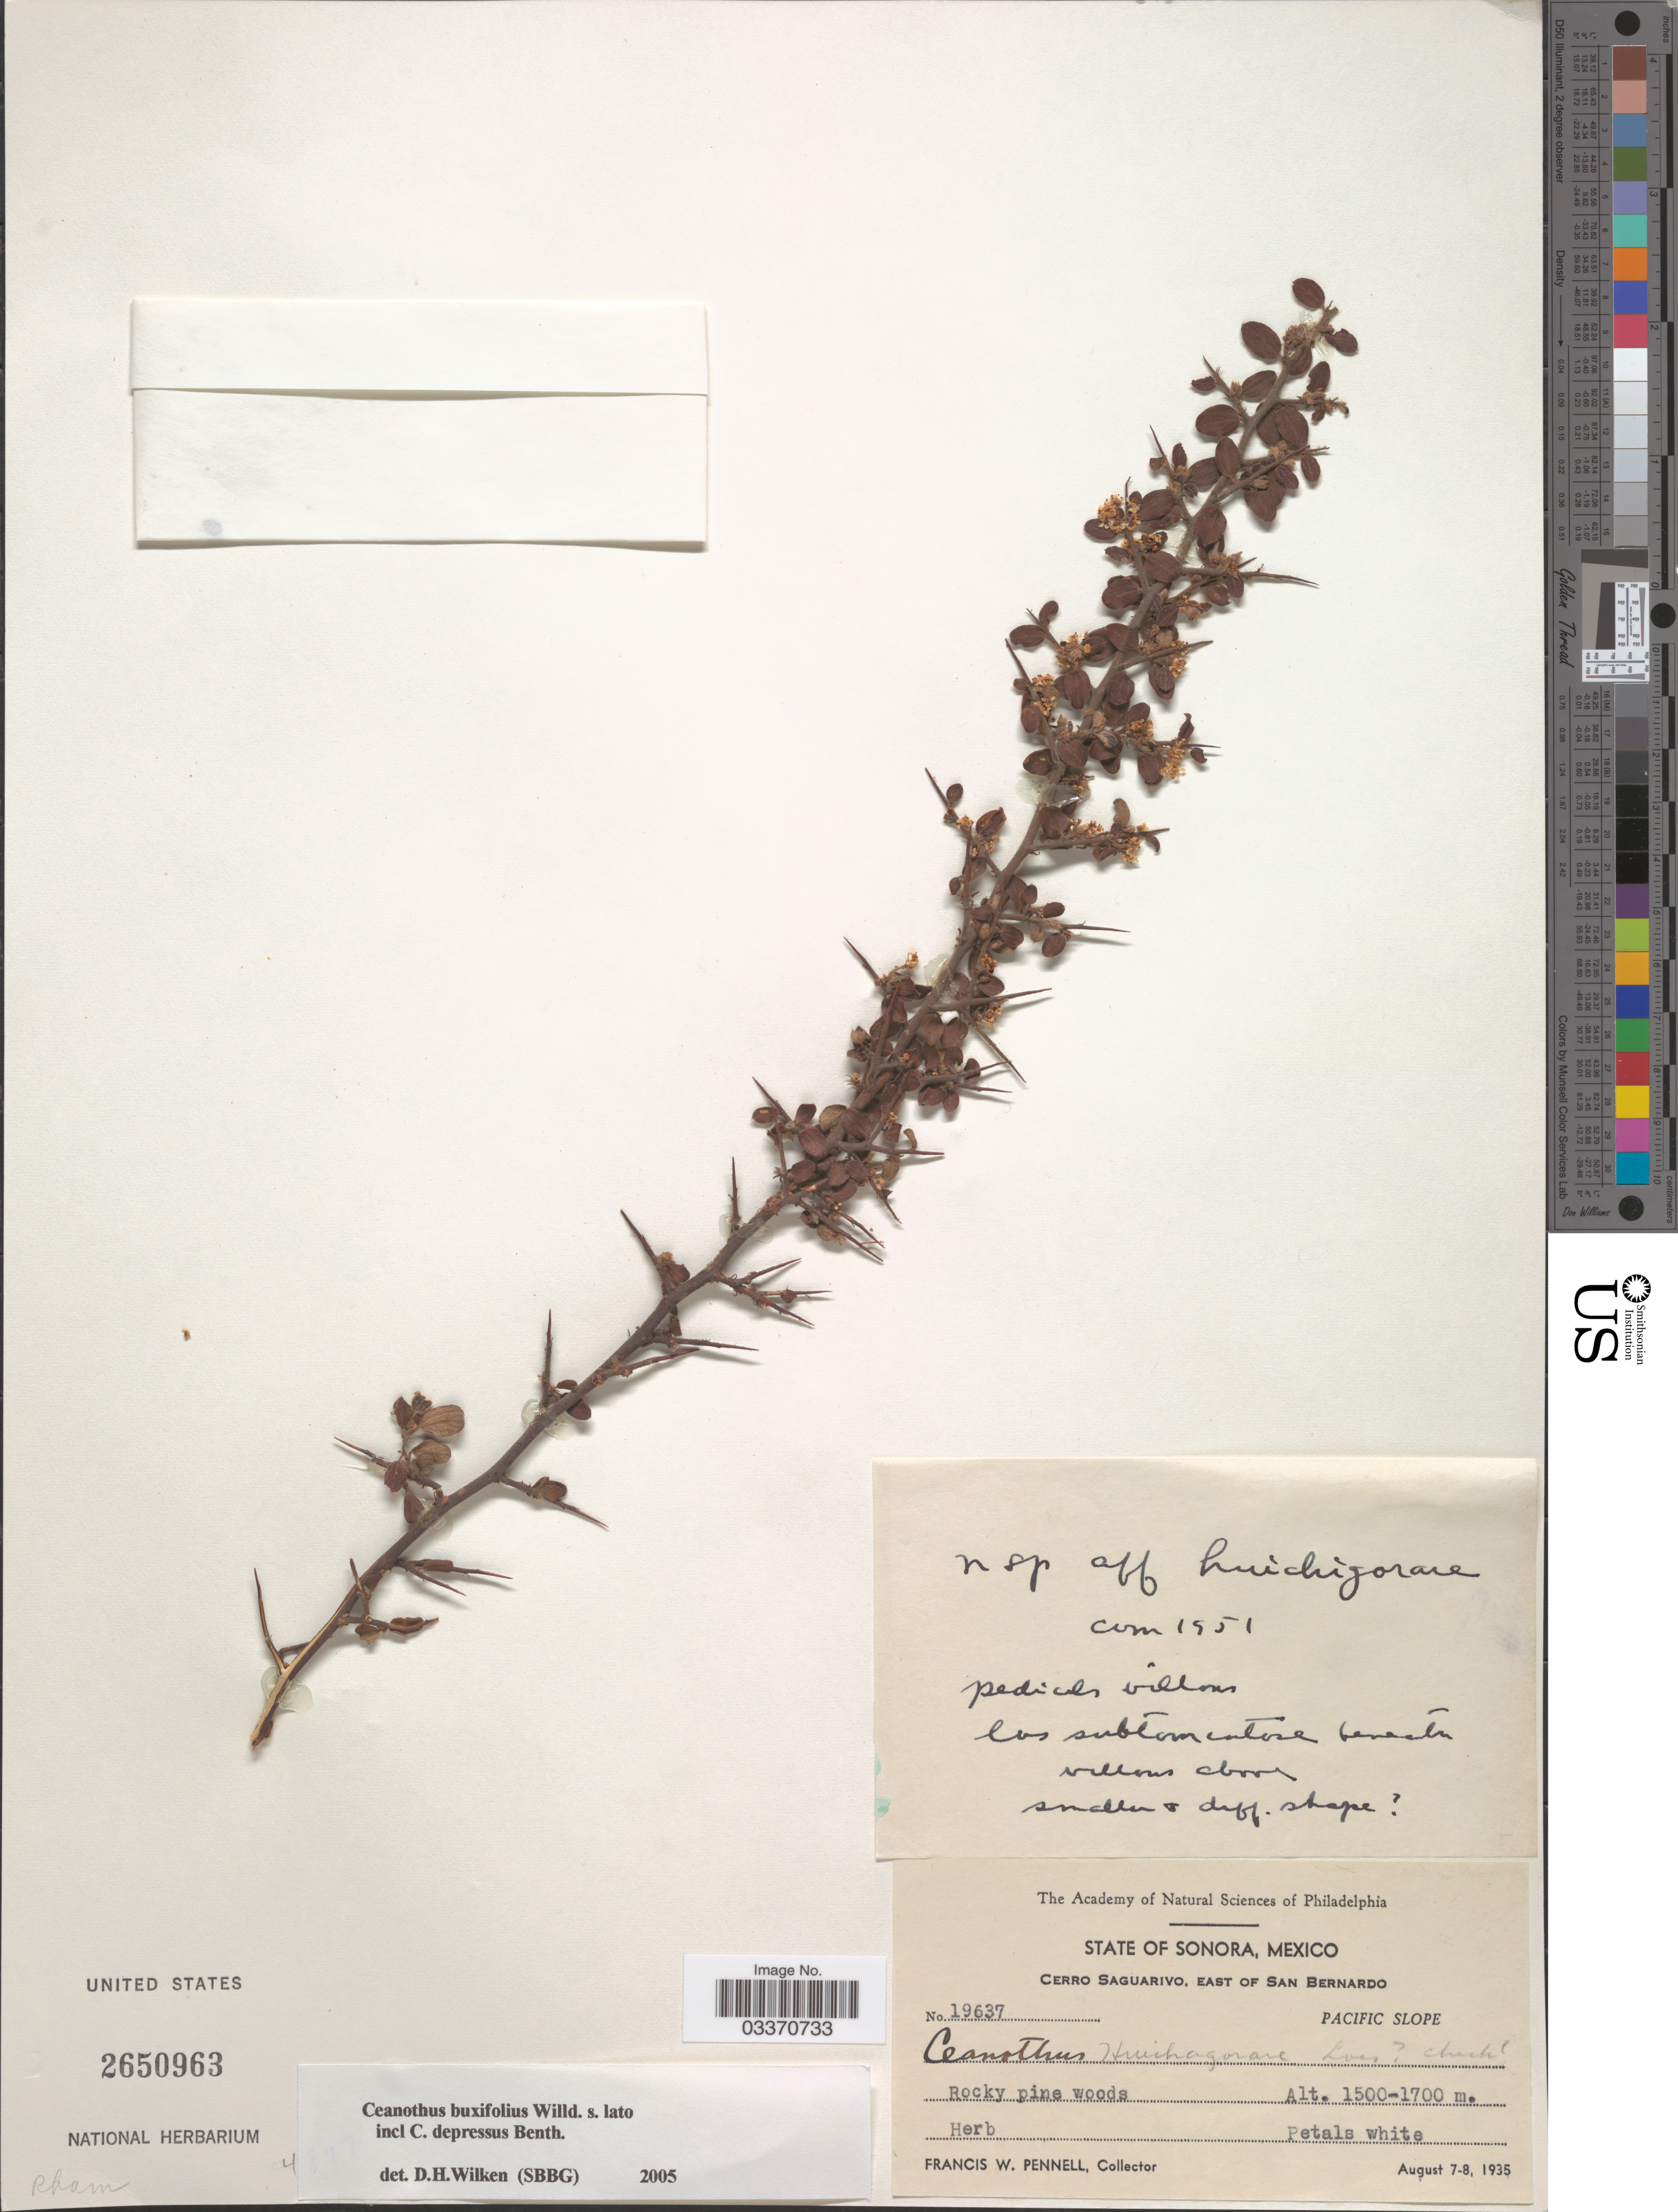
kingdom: Plantae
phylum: Tracheophyta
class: Magnoliopsida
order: Rosales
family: Rhamnaceae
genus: Ceanothus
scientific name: Ceanothus buxifolius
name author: Willd. ex Roem. & Schult.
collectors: F. W. Pennell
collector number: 19637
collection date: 1935-08-07/1935-08-08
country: Mexico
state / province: Sonora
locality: Cerro Saguarivo, east of San Bernardo. Pacific Slope.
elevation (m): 1500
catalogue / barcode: US 2650963